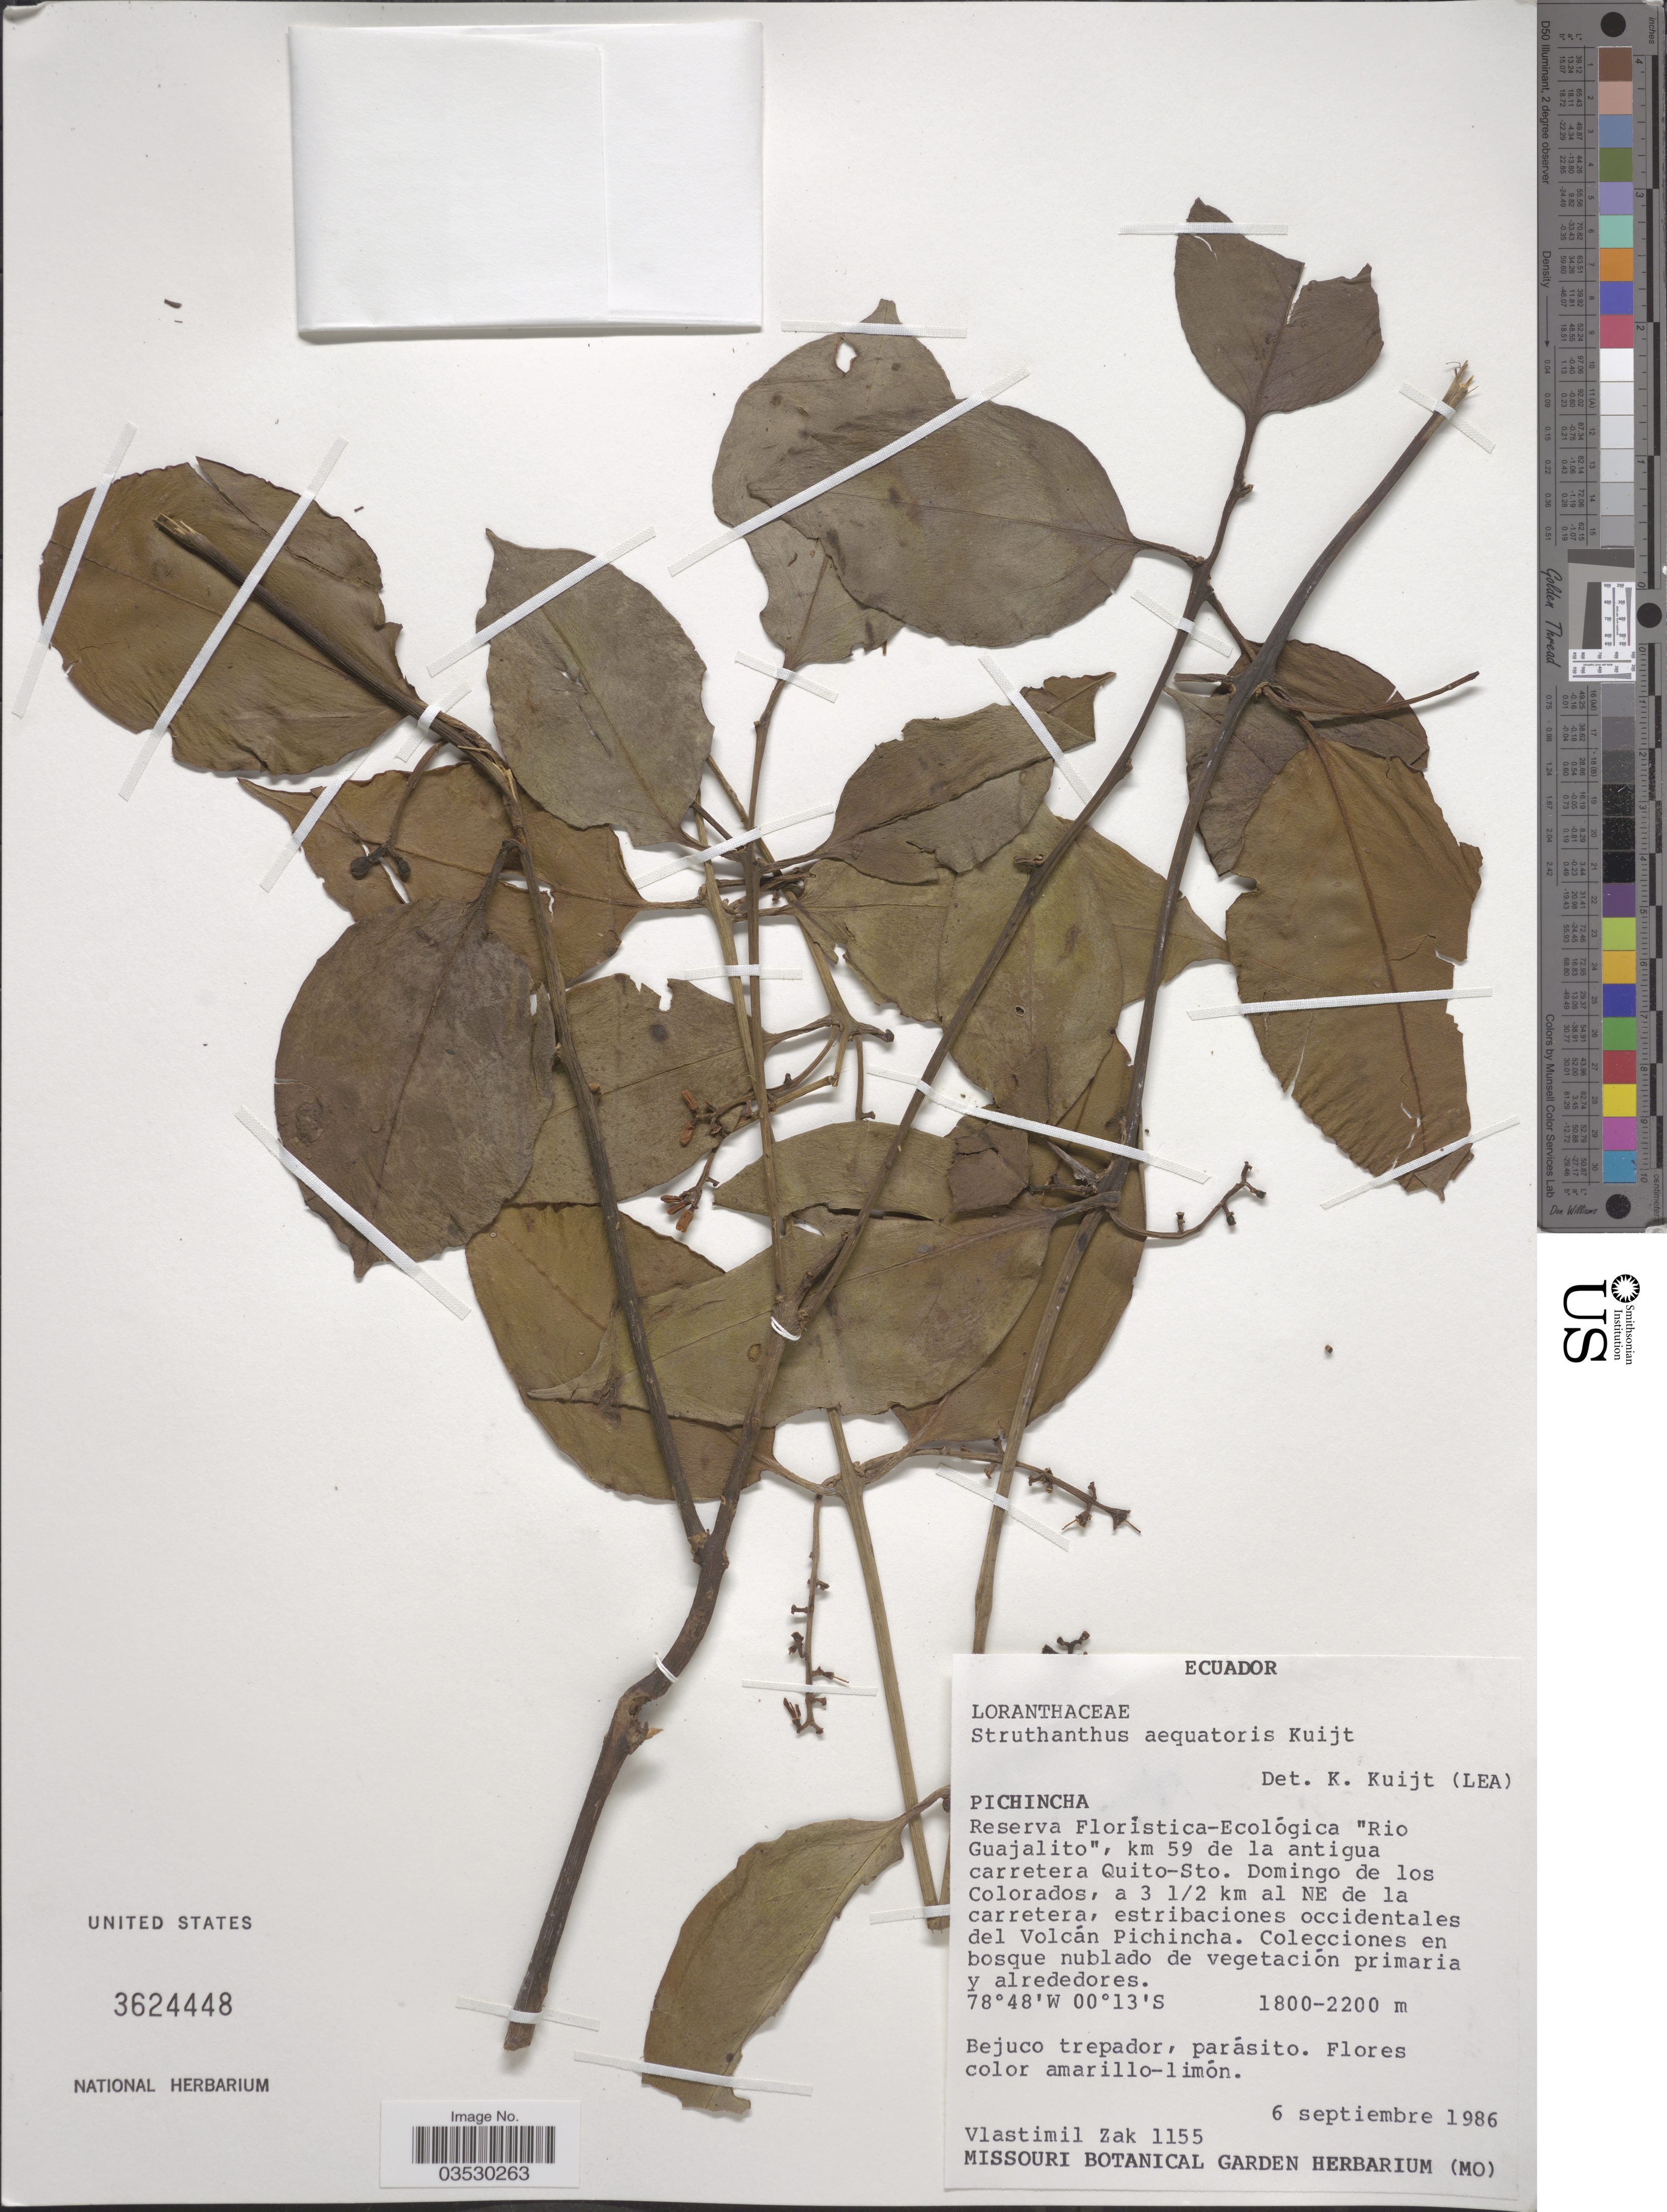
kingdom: Plantae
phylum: Tracheophyta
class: Magnoliopsida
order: Santalales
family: Loranthaceae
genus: Struthanthus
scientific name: Struthanthus aequatorius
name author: Kuijt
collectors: V. Zak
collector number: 1155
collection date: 1986-09-06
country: Ecuador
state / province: Pichincha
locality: Reserva Floristica-Ecológica "Rio Guajalito", km 59 de la antigua carretera Quito-Sto. Domingo de los Colorados, a 3 ½ km al NE de la carretera, estribaciones occidentales del Volcán Pichincha.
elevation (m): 1800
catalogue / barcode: US 3624448